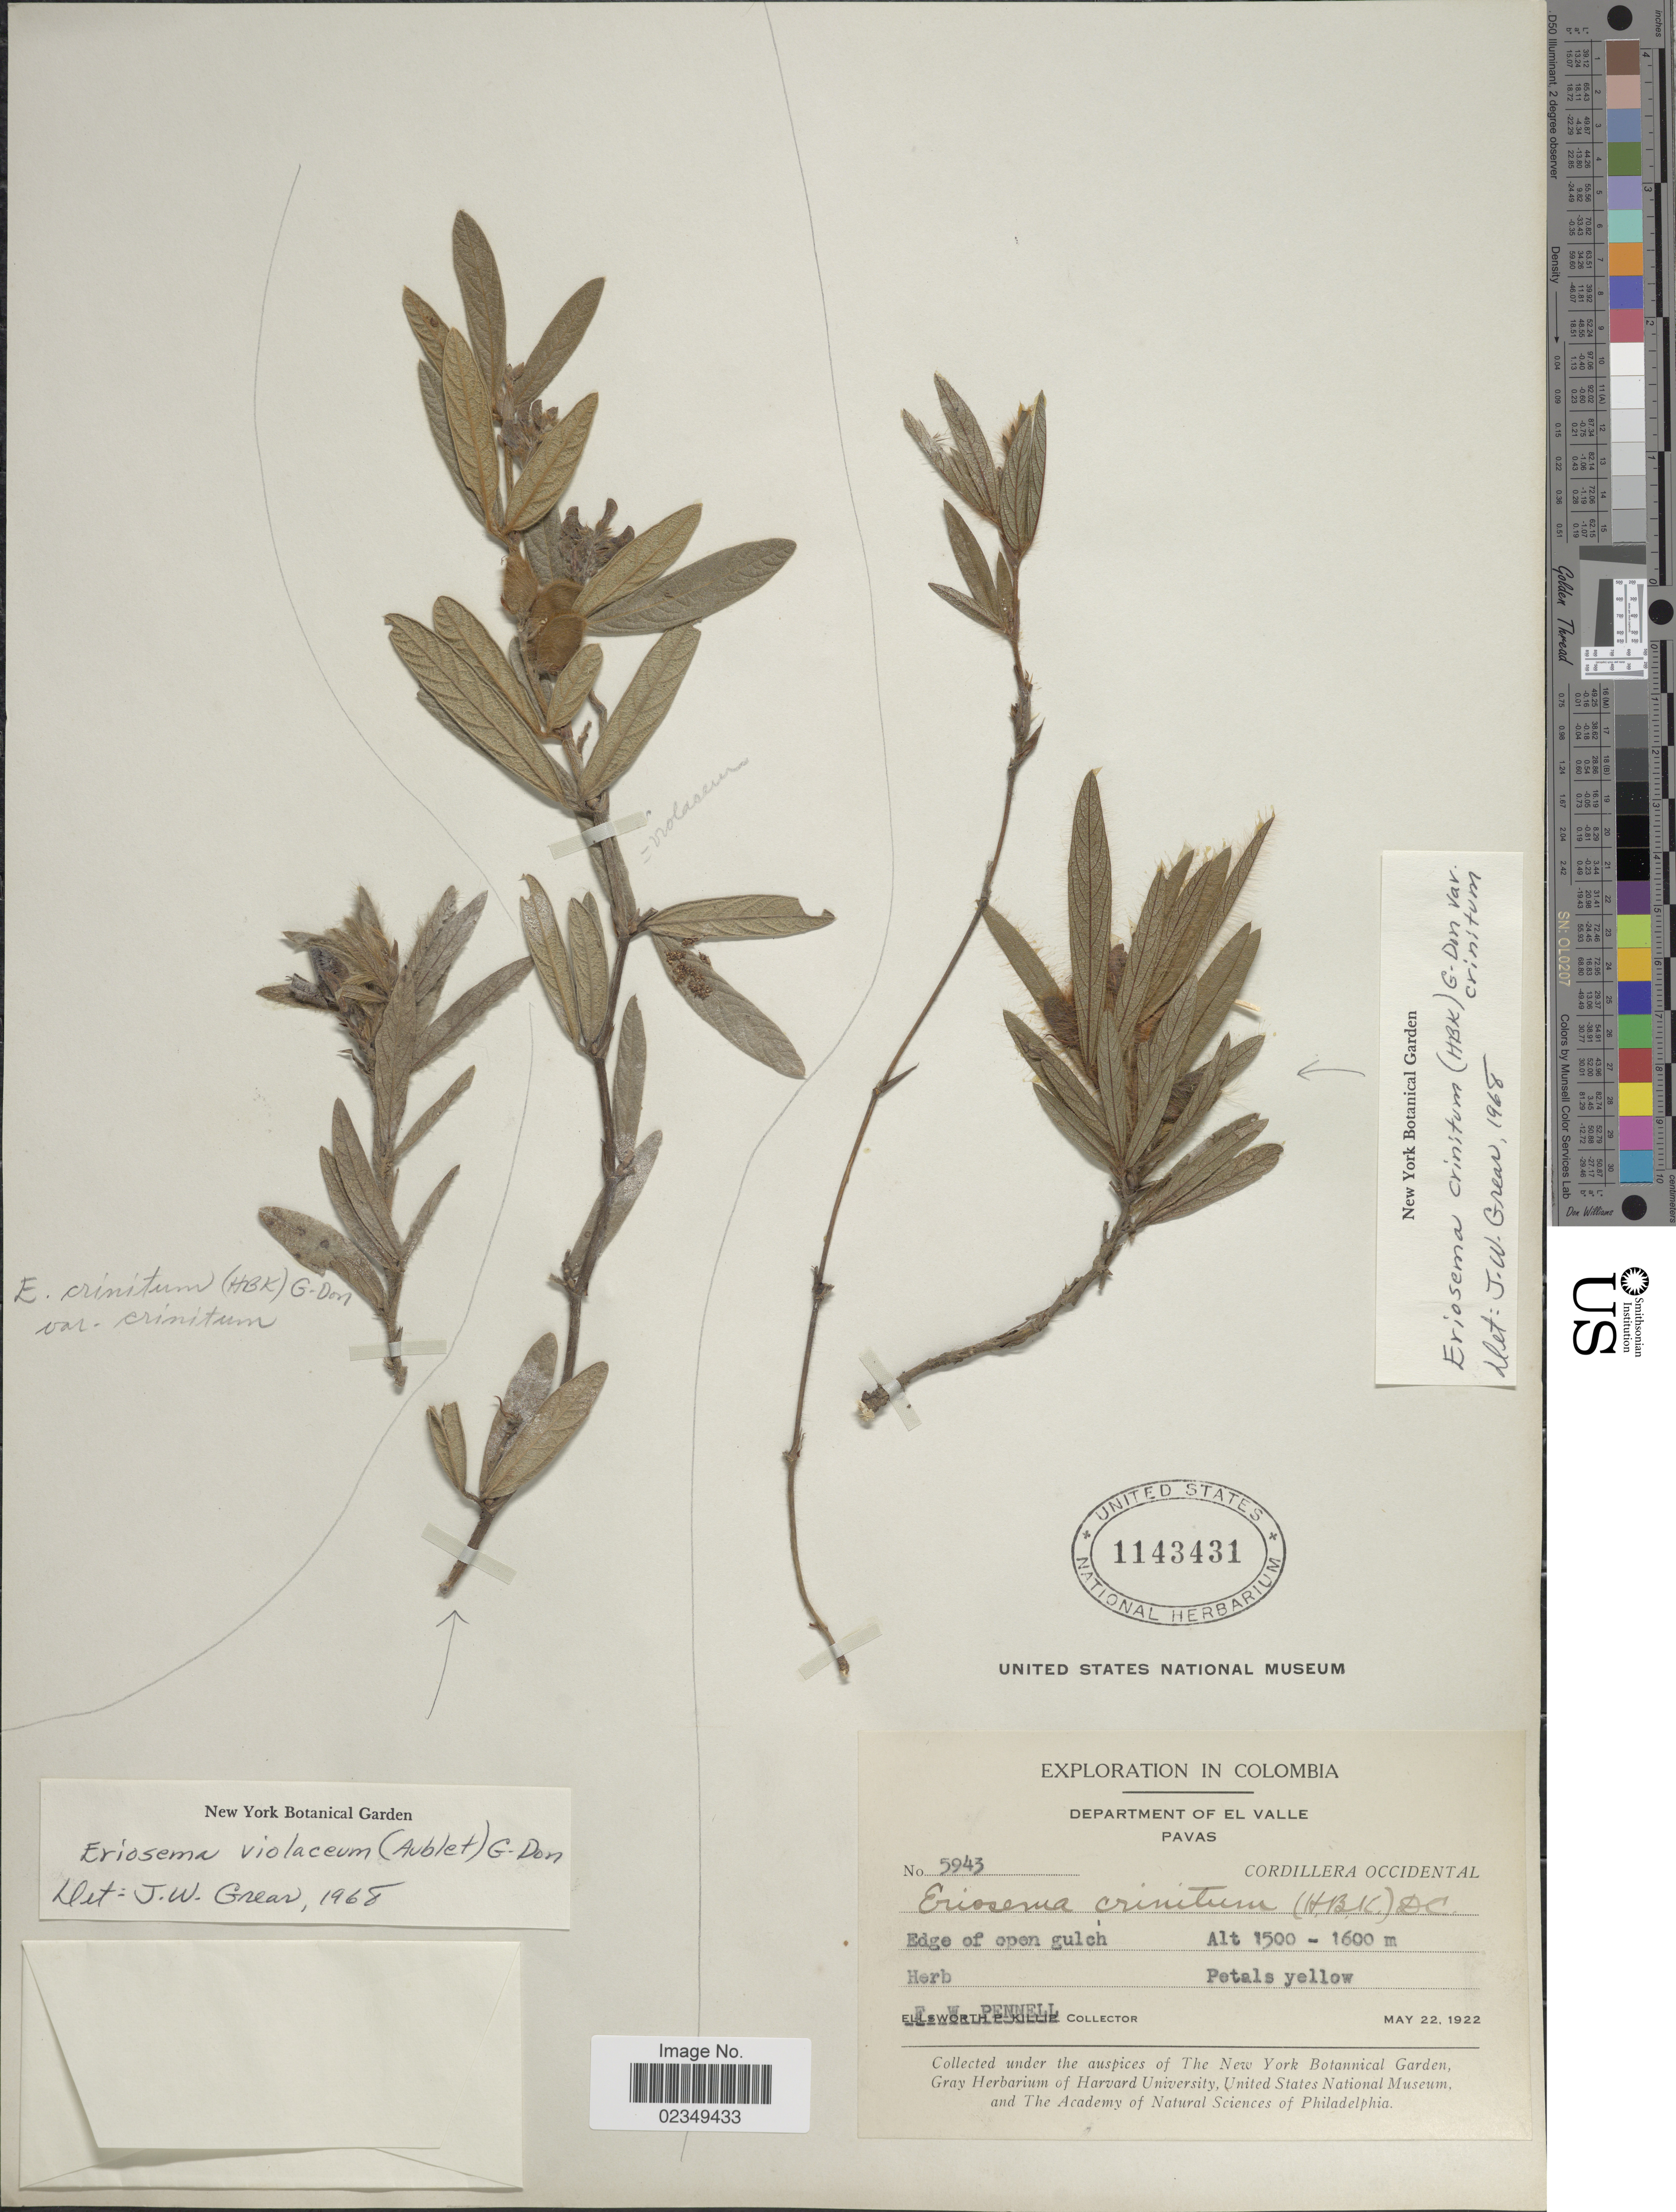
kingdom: Plantae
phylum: Tracheophyta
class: Magnoliopsida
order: Fabales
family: Fabaceae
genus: Eriosema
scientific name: Eriosema crinitum var. crinitum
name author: (Kunth) G. Don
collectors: F. W. Pennell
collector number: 5943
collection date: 1922-05-22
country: Colombia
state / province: Valle del Cauca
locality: Department of El Valle. Pavas. Cordillera Occidental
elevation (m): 1500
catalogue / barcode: US 1143431